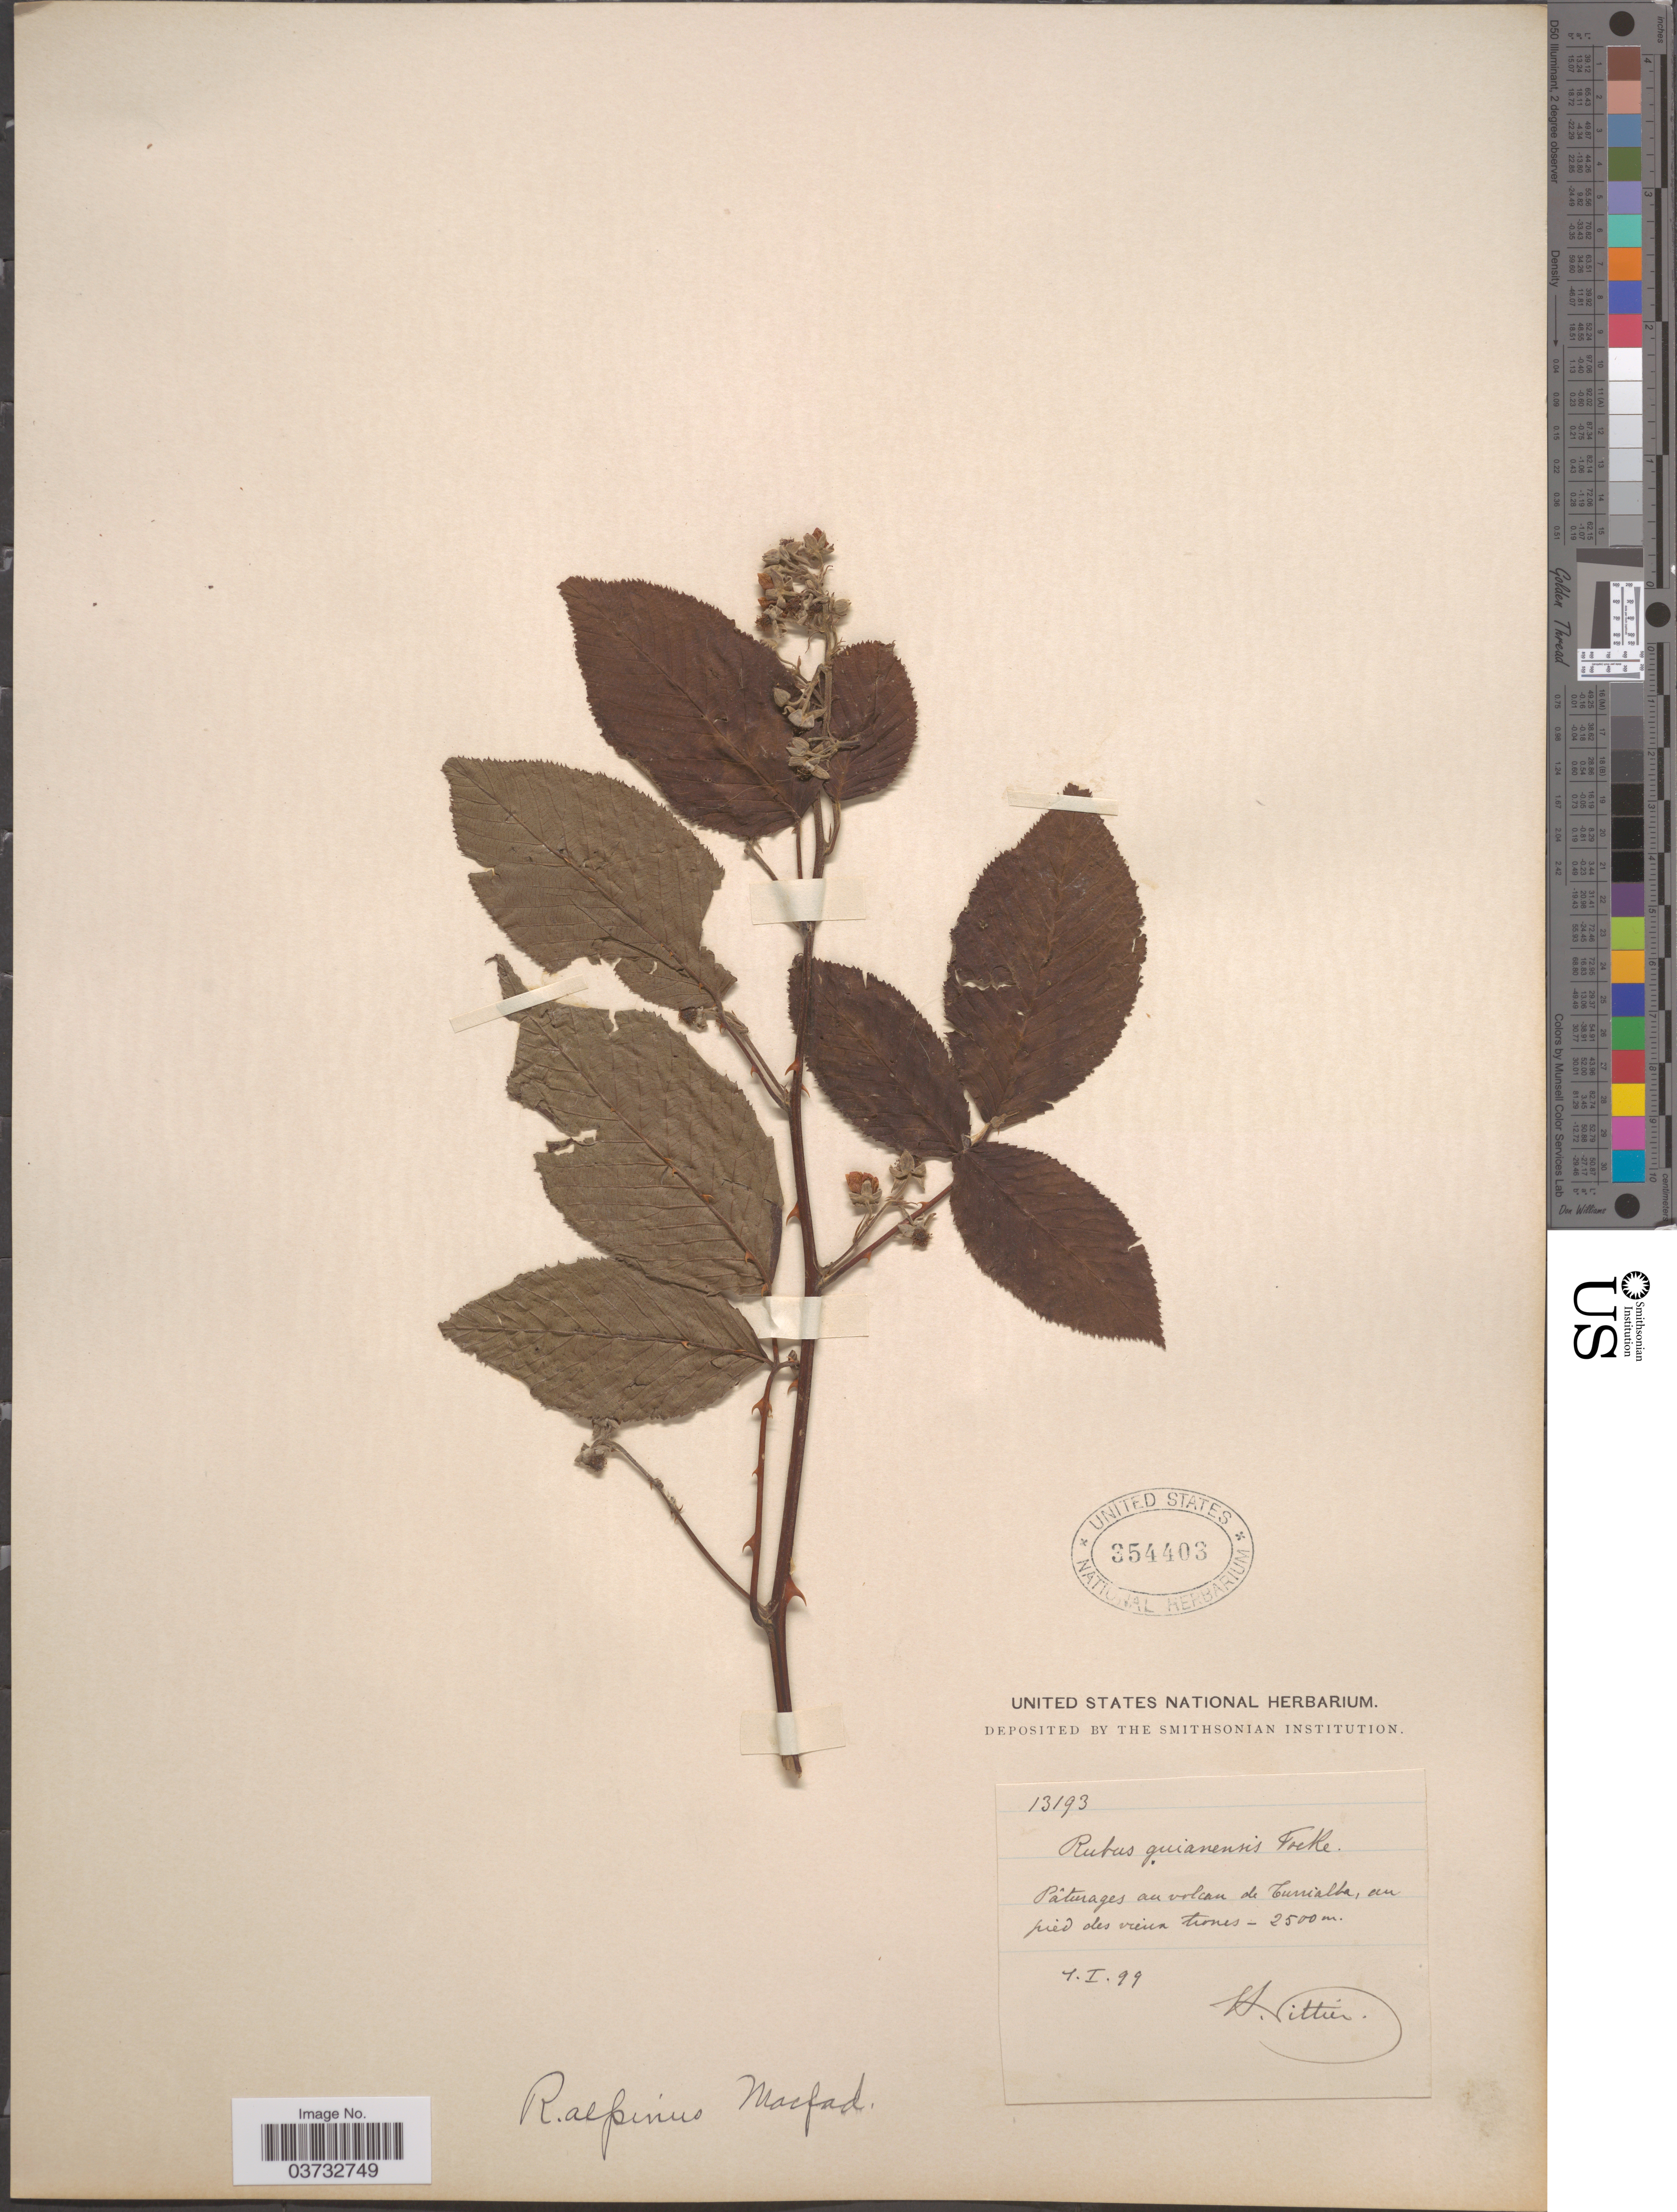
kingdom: Plantae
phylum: Tracheophyta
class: Magnoliopsida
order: Rosales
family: Rosaceae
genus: Rubus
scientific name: Rubus alpinus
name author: Macfad. ex Griseb.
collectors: A. Pittier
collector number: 13193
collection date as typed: Transcribed d/m/y: 4/1/99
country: Costa Rica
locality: Pâturages au volcan de Turrialba, au pied des vieux trones.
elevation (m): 2500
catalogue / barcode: US 354403